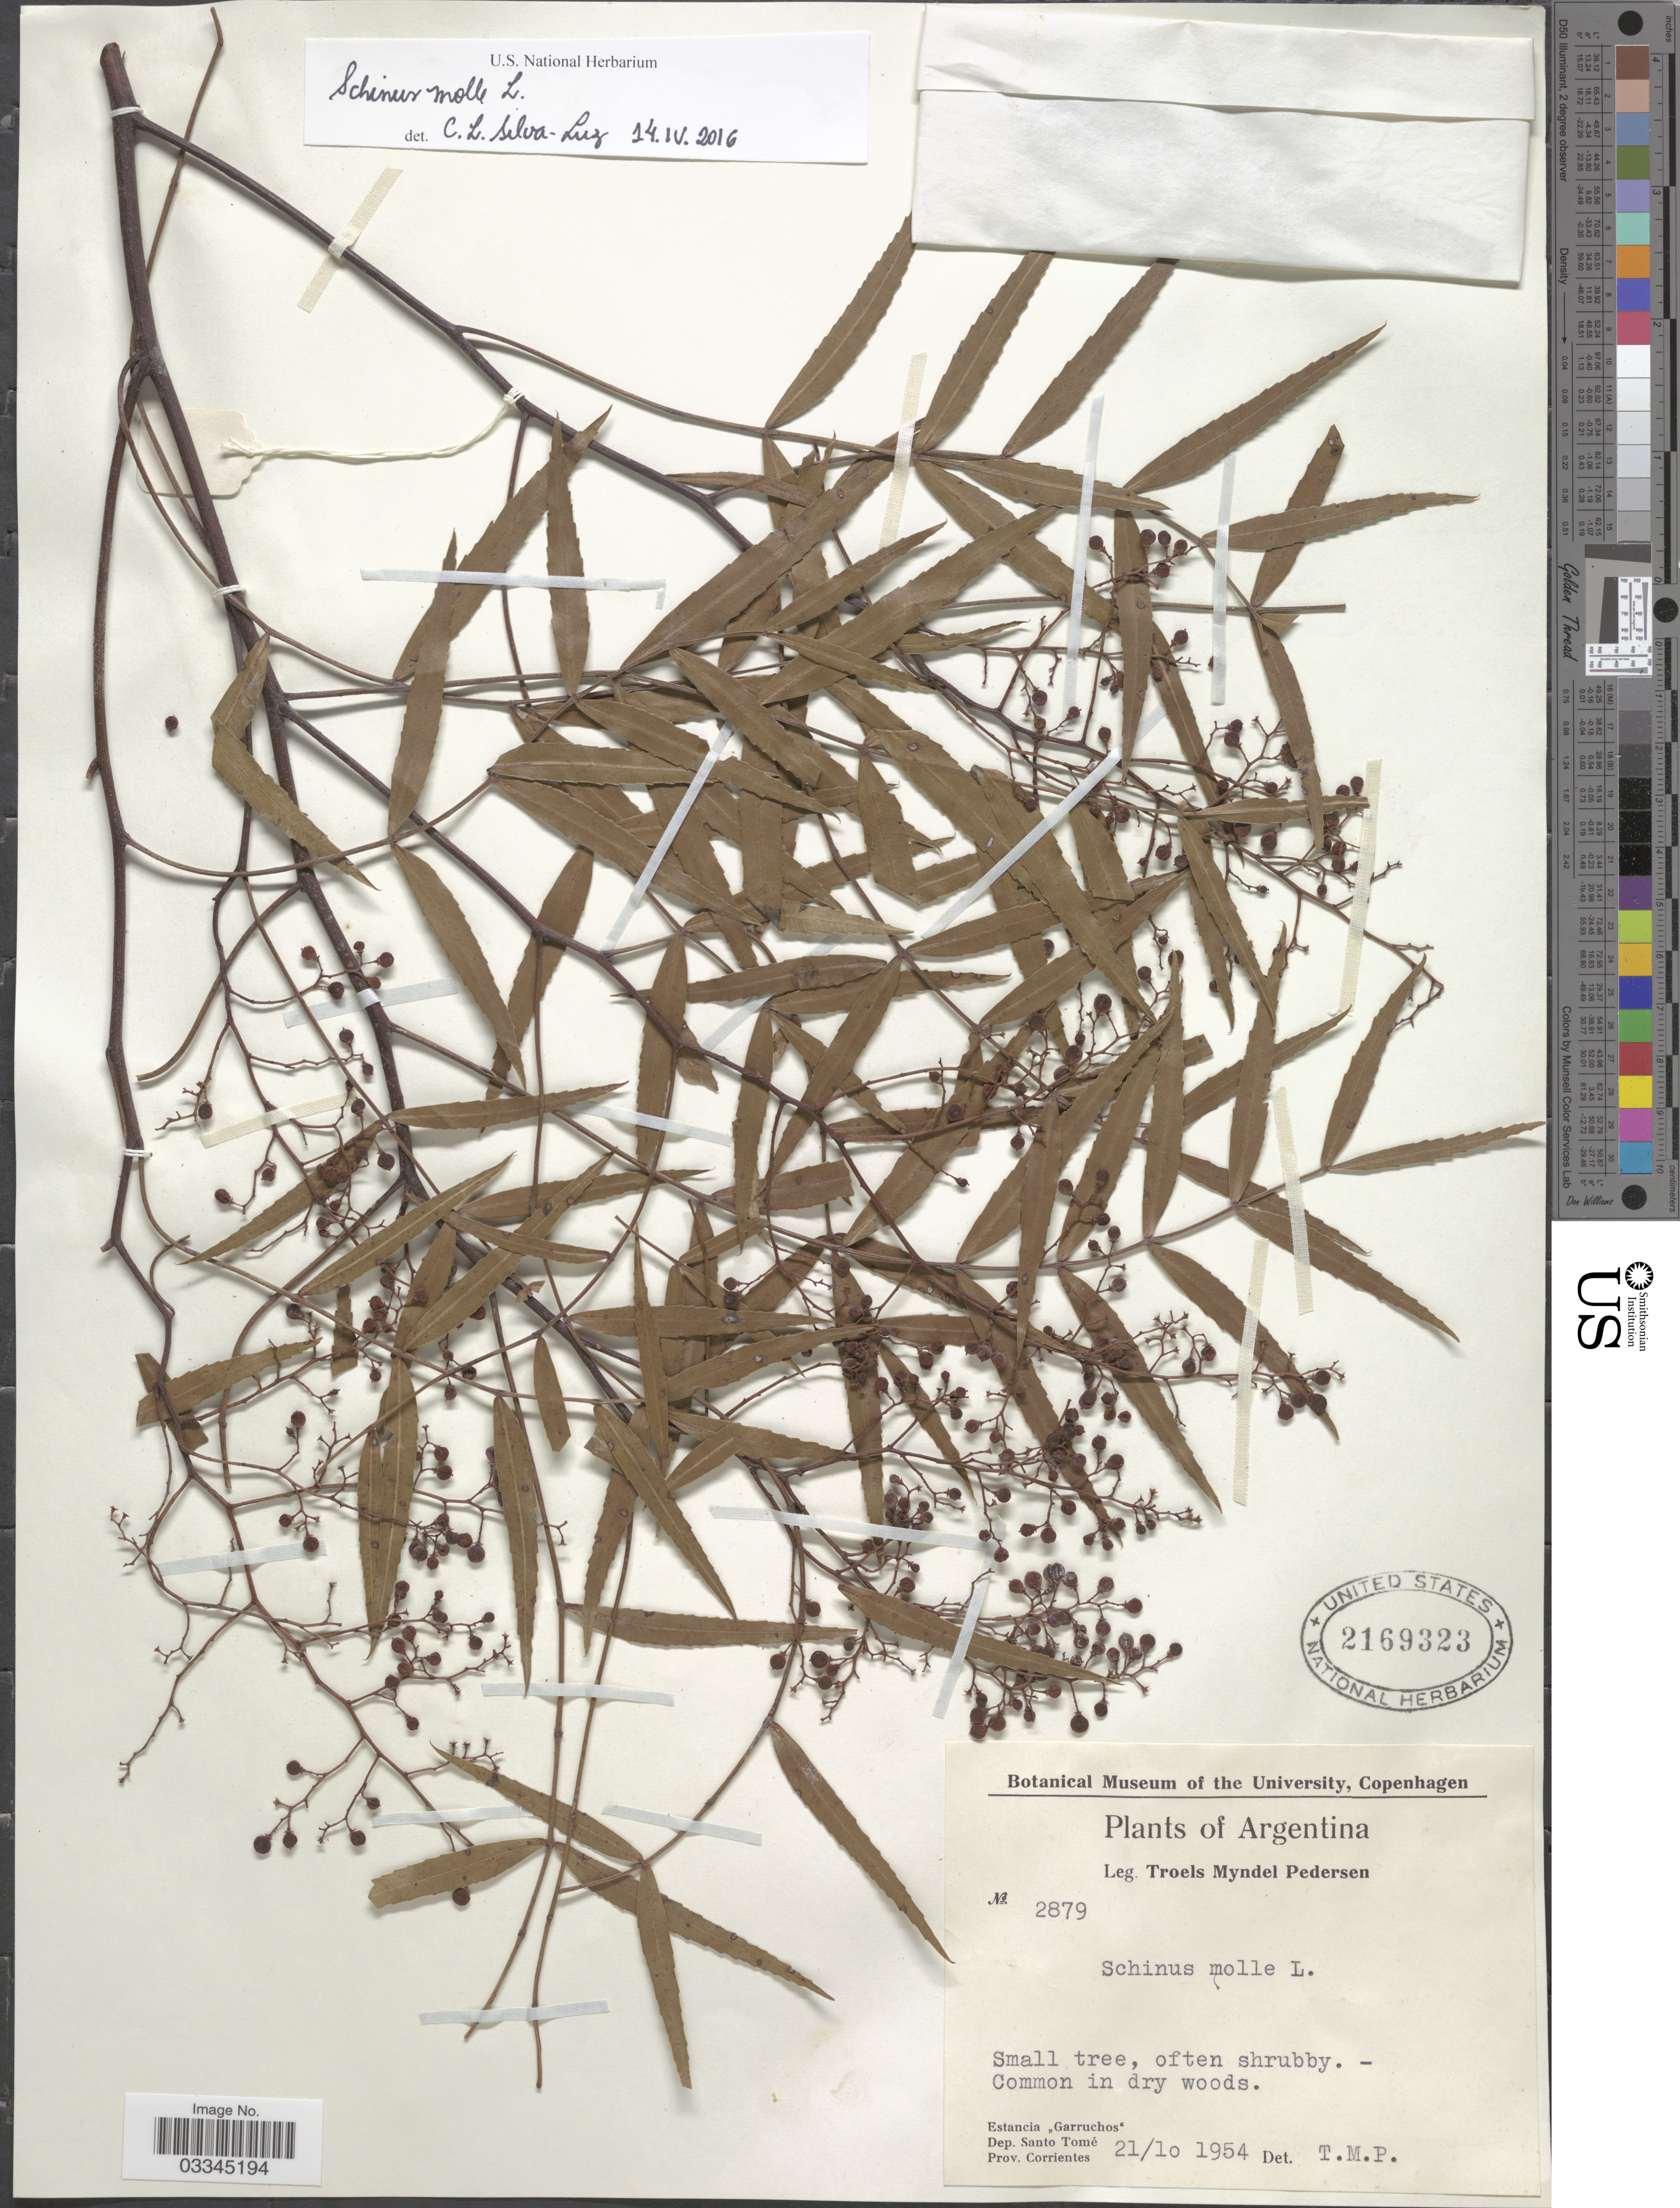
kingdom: Plantae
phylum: Tracheophyta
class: Magnoliopsida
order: Sapindales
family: Anacardiaceae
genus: Schinus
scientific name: Schinus molle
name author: L.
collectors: T. Pederson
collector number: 2879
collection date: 1954-10-21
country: Argentina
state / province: Corrientes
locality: Estancia "Garruchos", Dep. Santo Tomé.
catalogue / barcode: US 2169323